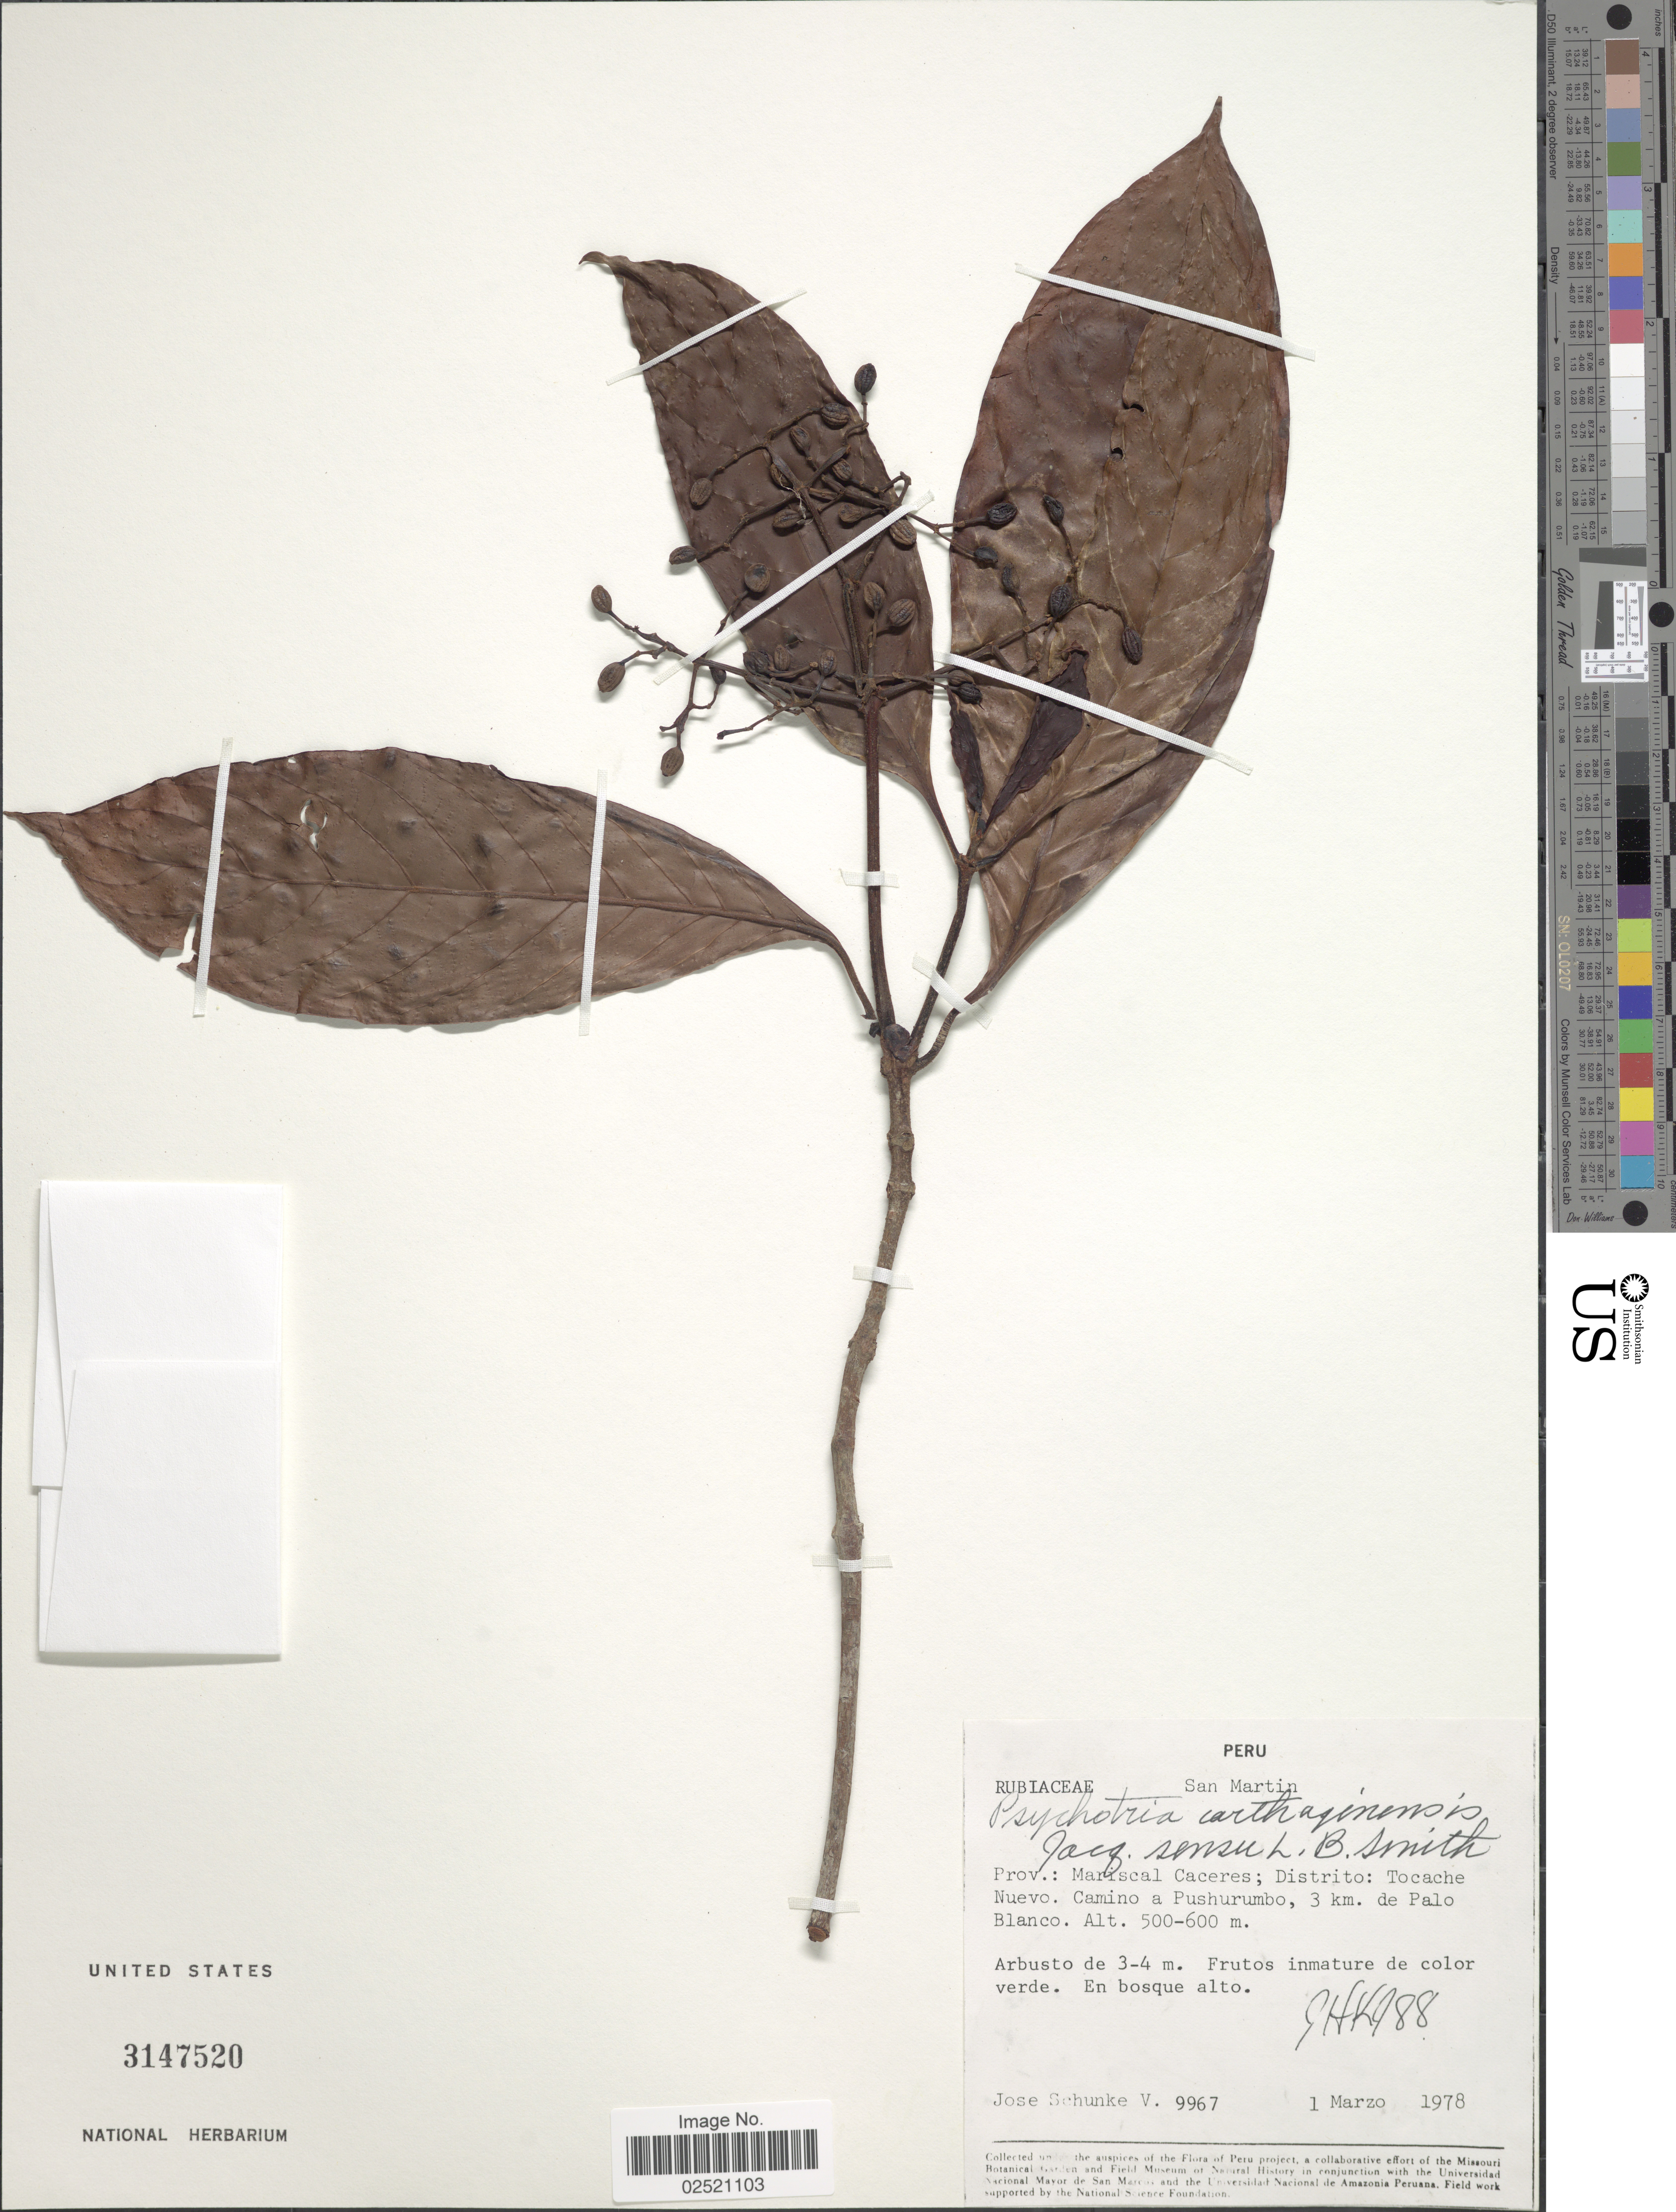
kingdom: Plantae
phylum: Tracheophyta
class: Magnoliopsida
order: Gentianales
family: Rubiaceae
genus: Psychotria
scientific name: Psychotria carthagenensis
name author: Jacq.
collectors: J. Schunke Vigo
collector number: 9967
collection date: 1978-03-01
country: Peru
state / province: San Martín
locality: Prov. Mariscal Caceres; Distrito; Tocache Nuevo, Camino a Pushurumbo, 3 km. de Palo Blanco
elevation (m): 500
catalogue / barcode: US 3147520